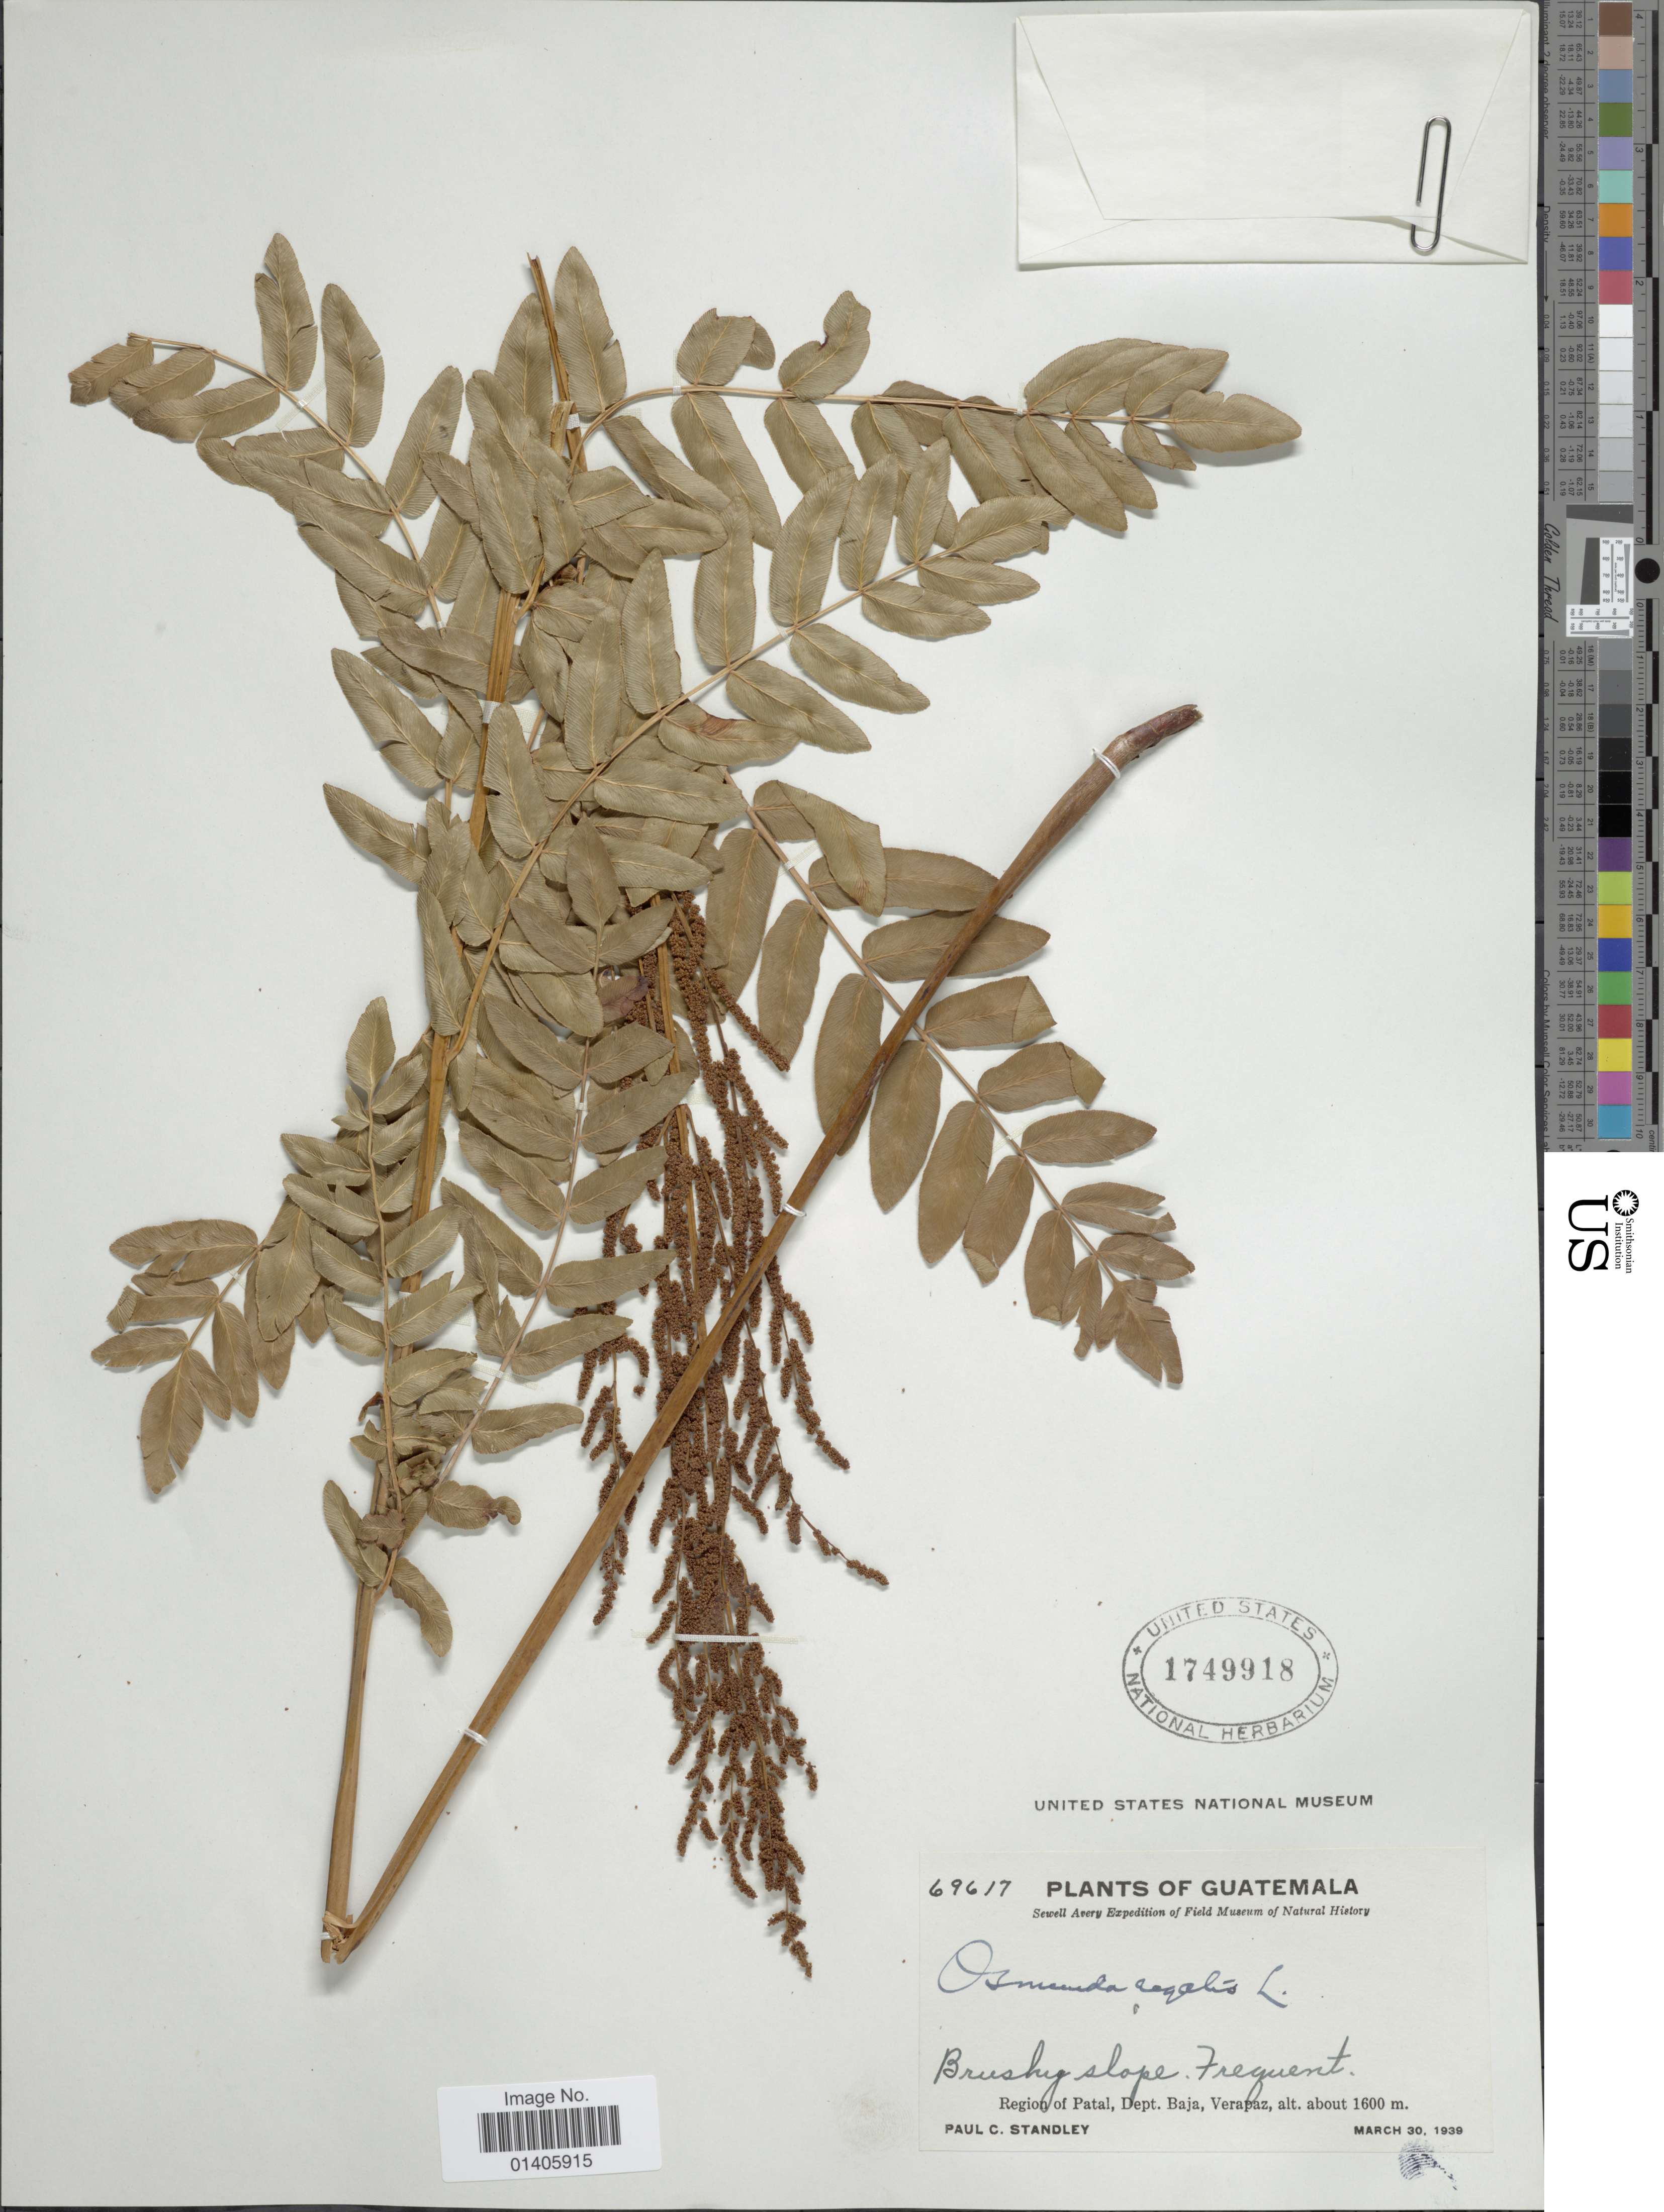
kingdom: Plantae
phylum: Tracheophyta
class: Polypodiopsida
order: Osmundales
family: Osmundaceae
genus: Osmunda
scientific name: Osmunda regalis var. spectabilis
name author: (Willd.) A. Gray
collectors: P. C. Standley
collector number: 69617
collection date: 1939-03-30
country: Guatemala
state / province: Baja Verapaz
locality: Region of Patal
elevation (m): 1600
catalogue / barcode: US 1749918